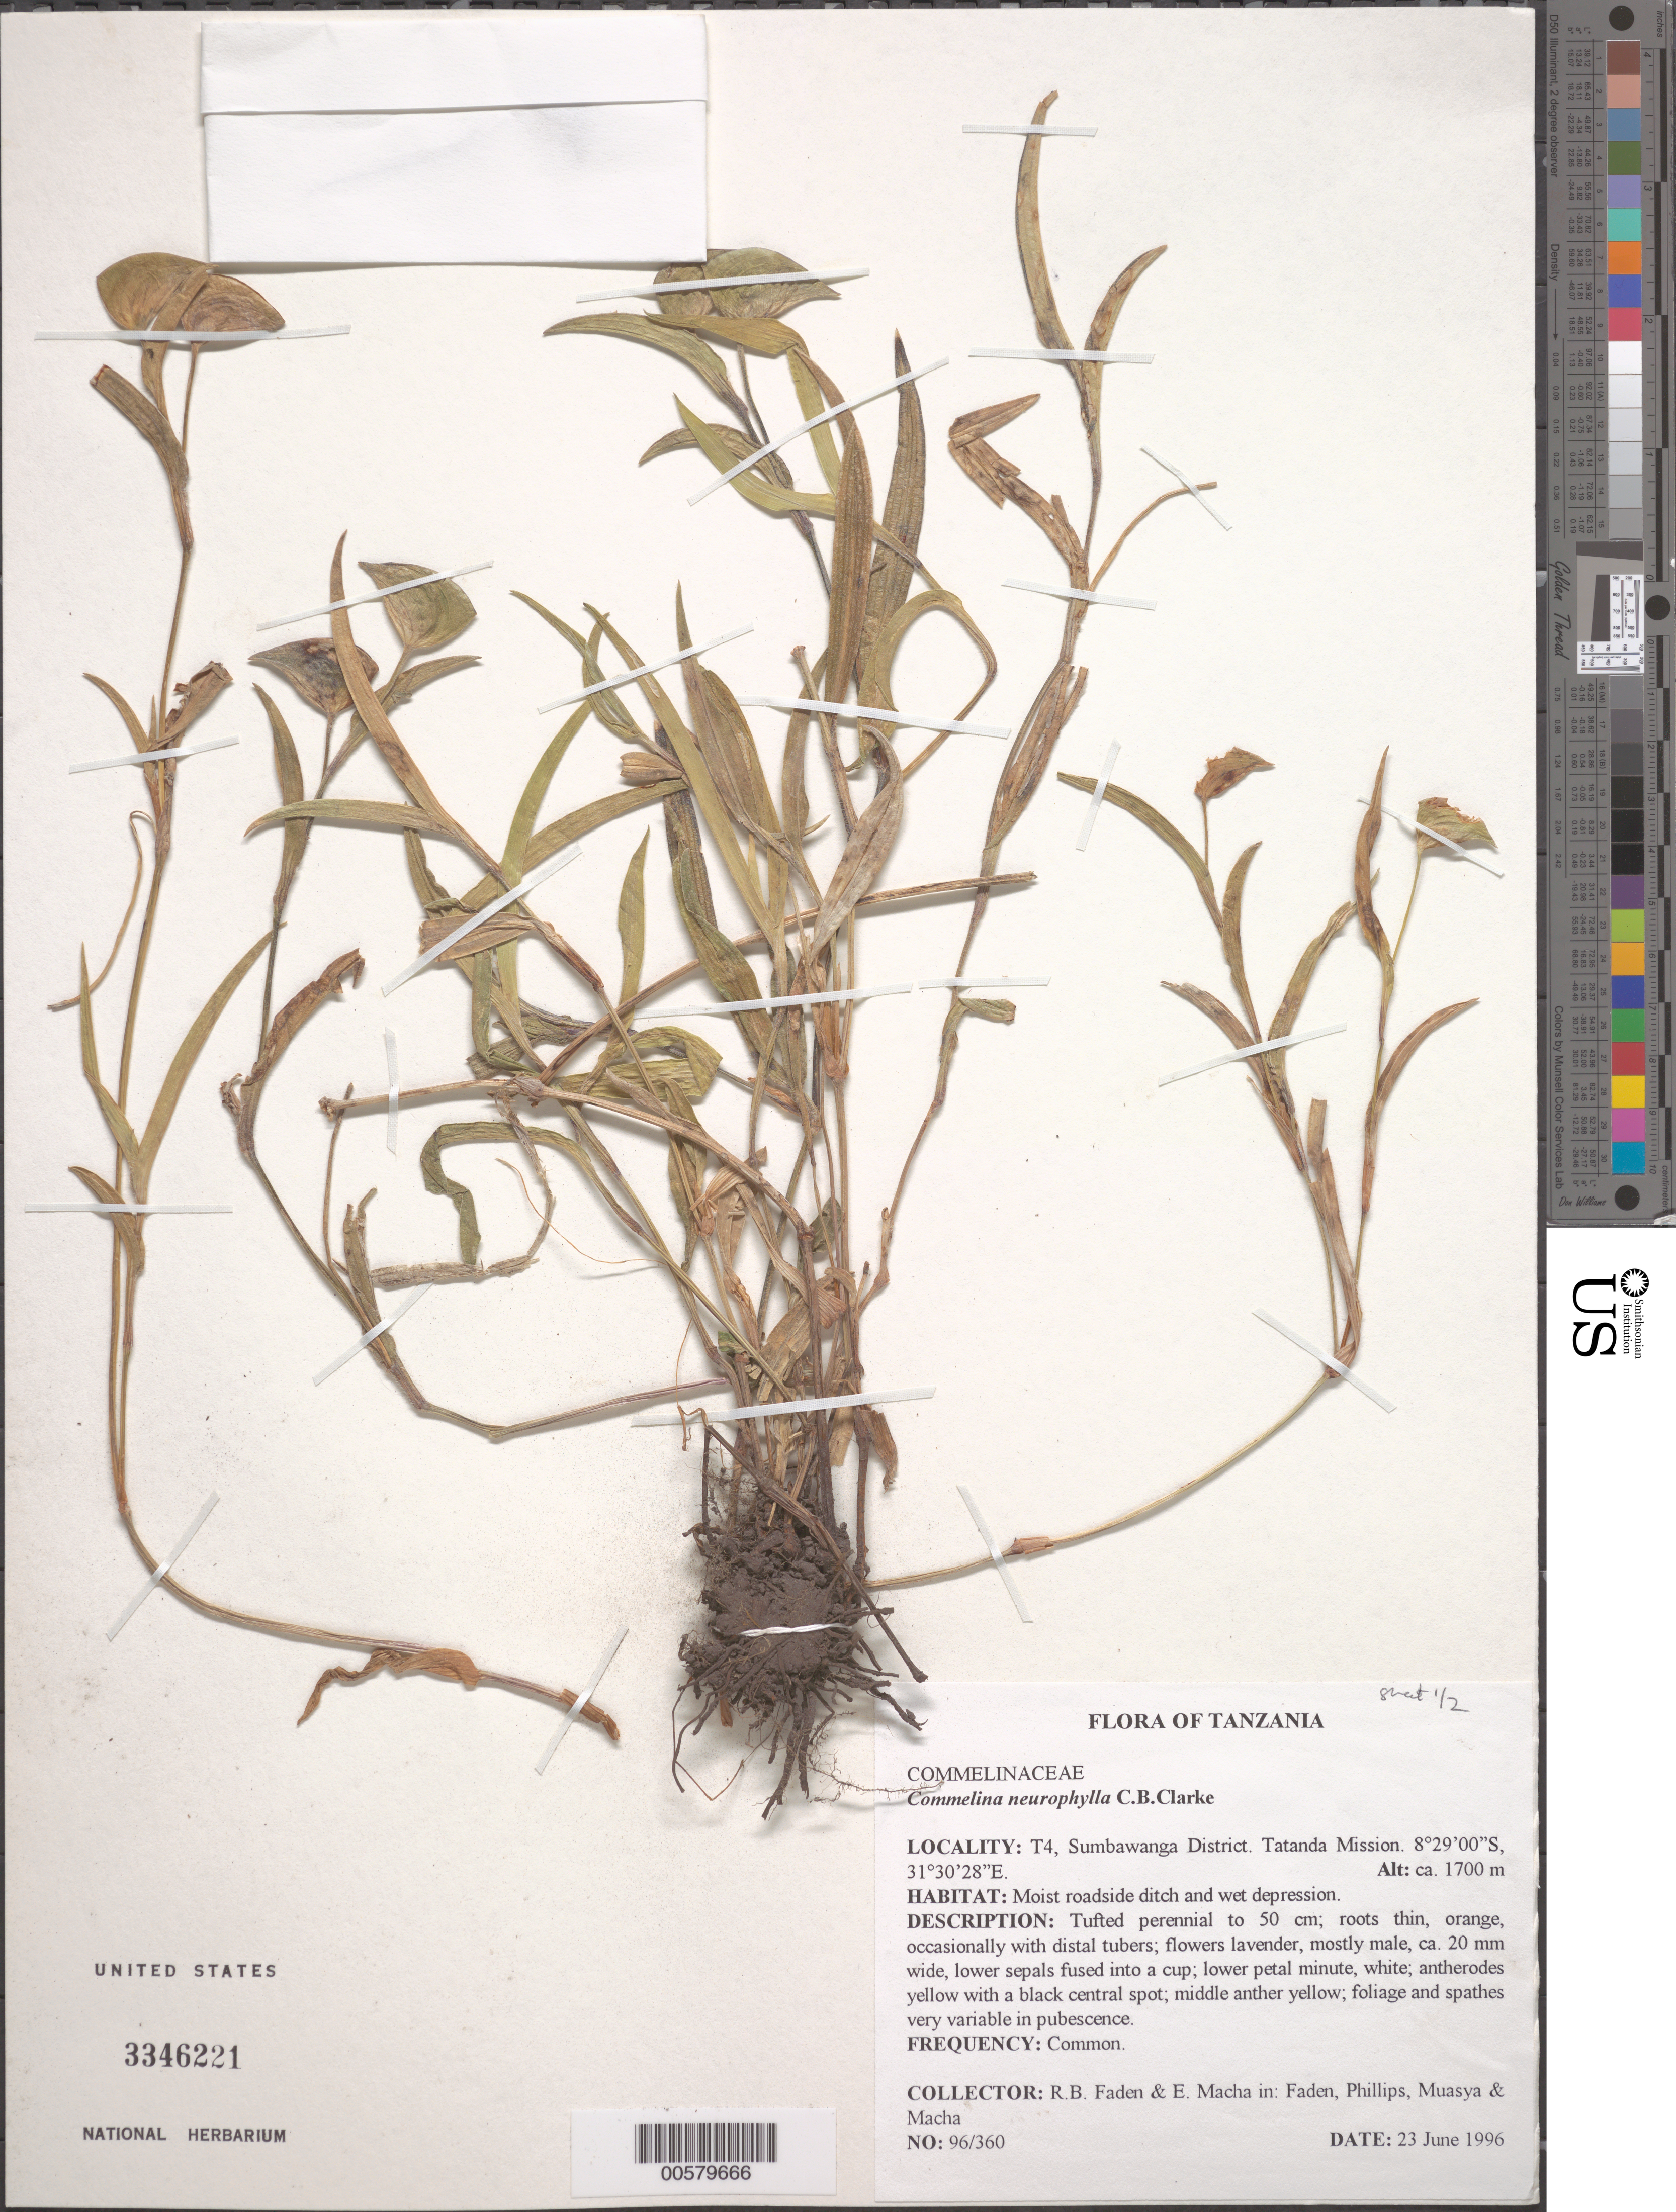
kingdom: Plantae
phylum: Tracheophyta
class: Liliopsida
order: Commelinales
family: Commelinaceae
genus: Commelina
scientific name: Commelina neurophylla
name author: C.B. Clarke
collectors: R. B. Faden & E. Macha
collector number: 96/360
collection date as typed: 23 Jun 1996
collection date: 1996-06-23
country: Tanzania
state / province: Rukwa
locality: Sumbawanga dist., tatanda mission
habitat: Moist roadside ditch and wet depression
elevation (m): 1700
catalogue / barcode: US 3346221